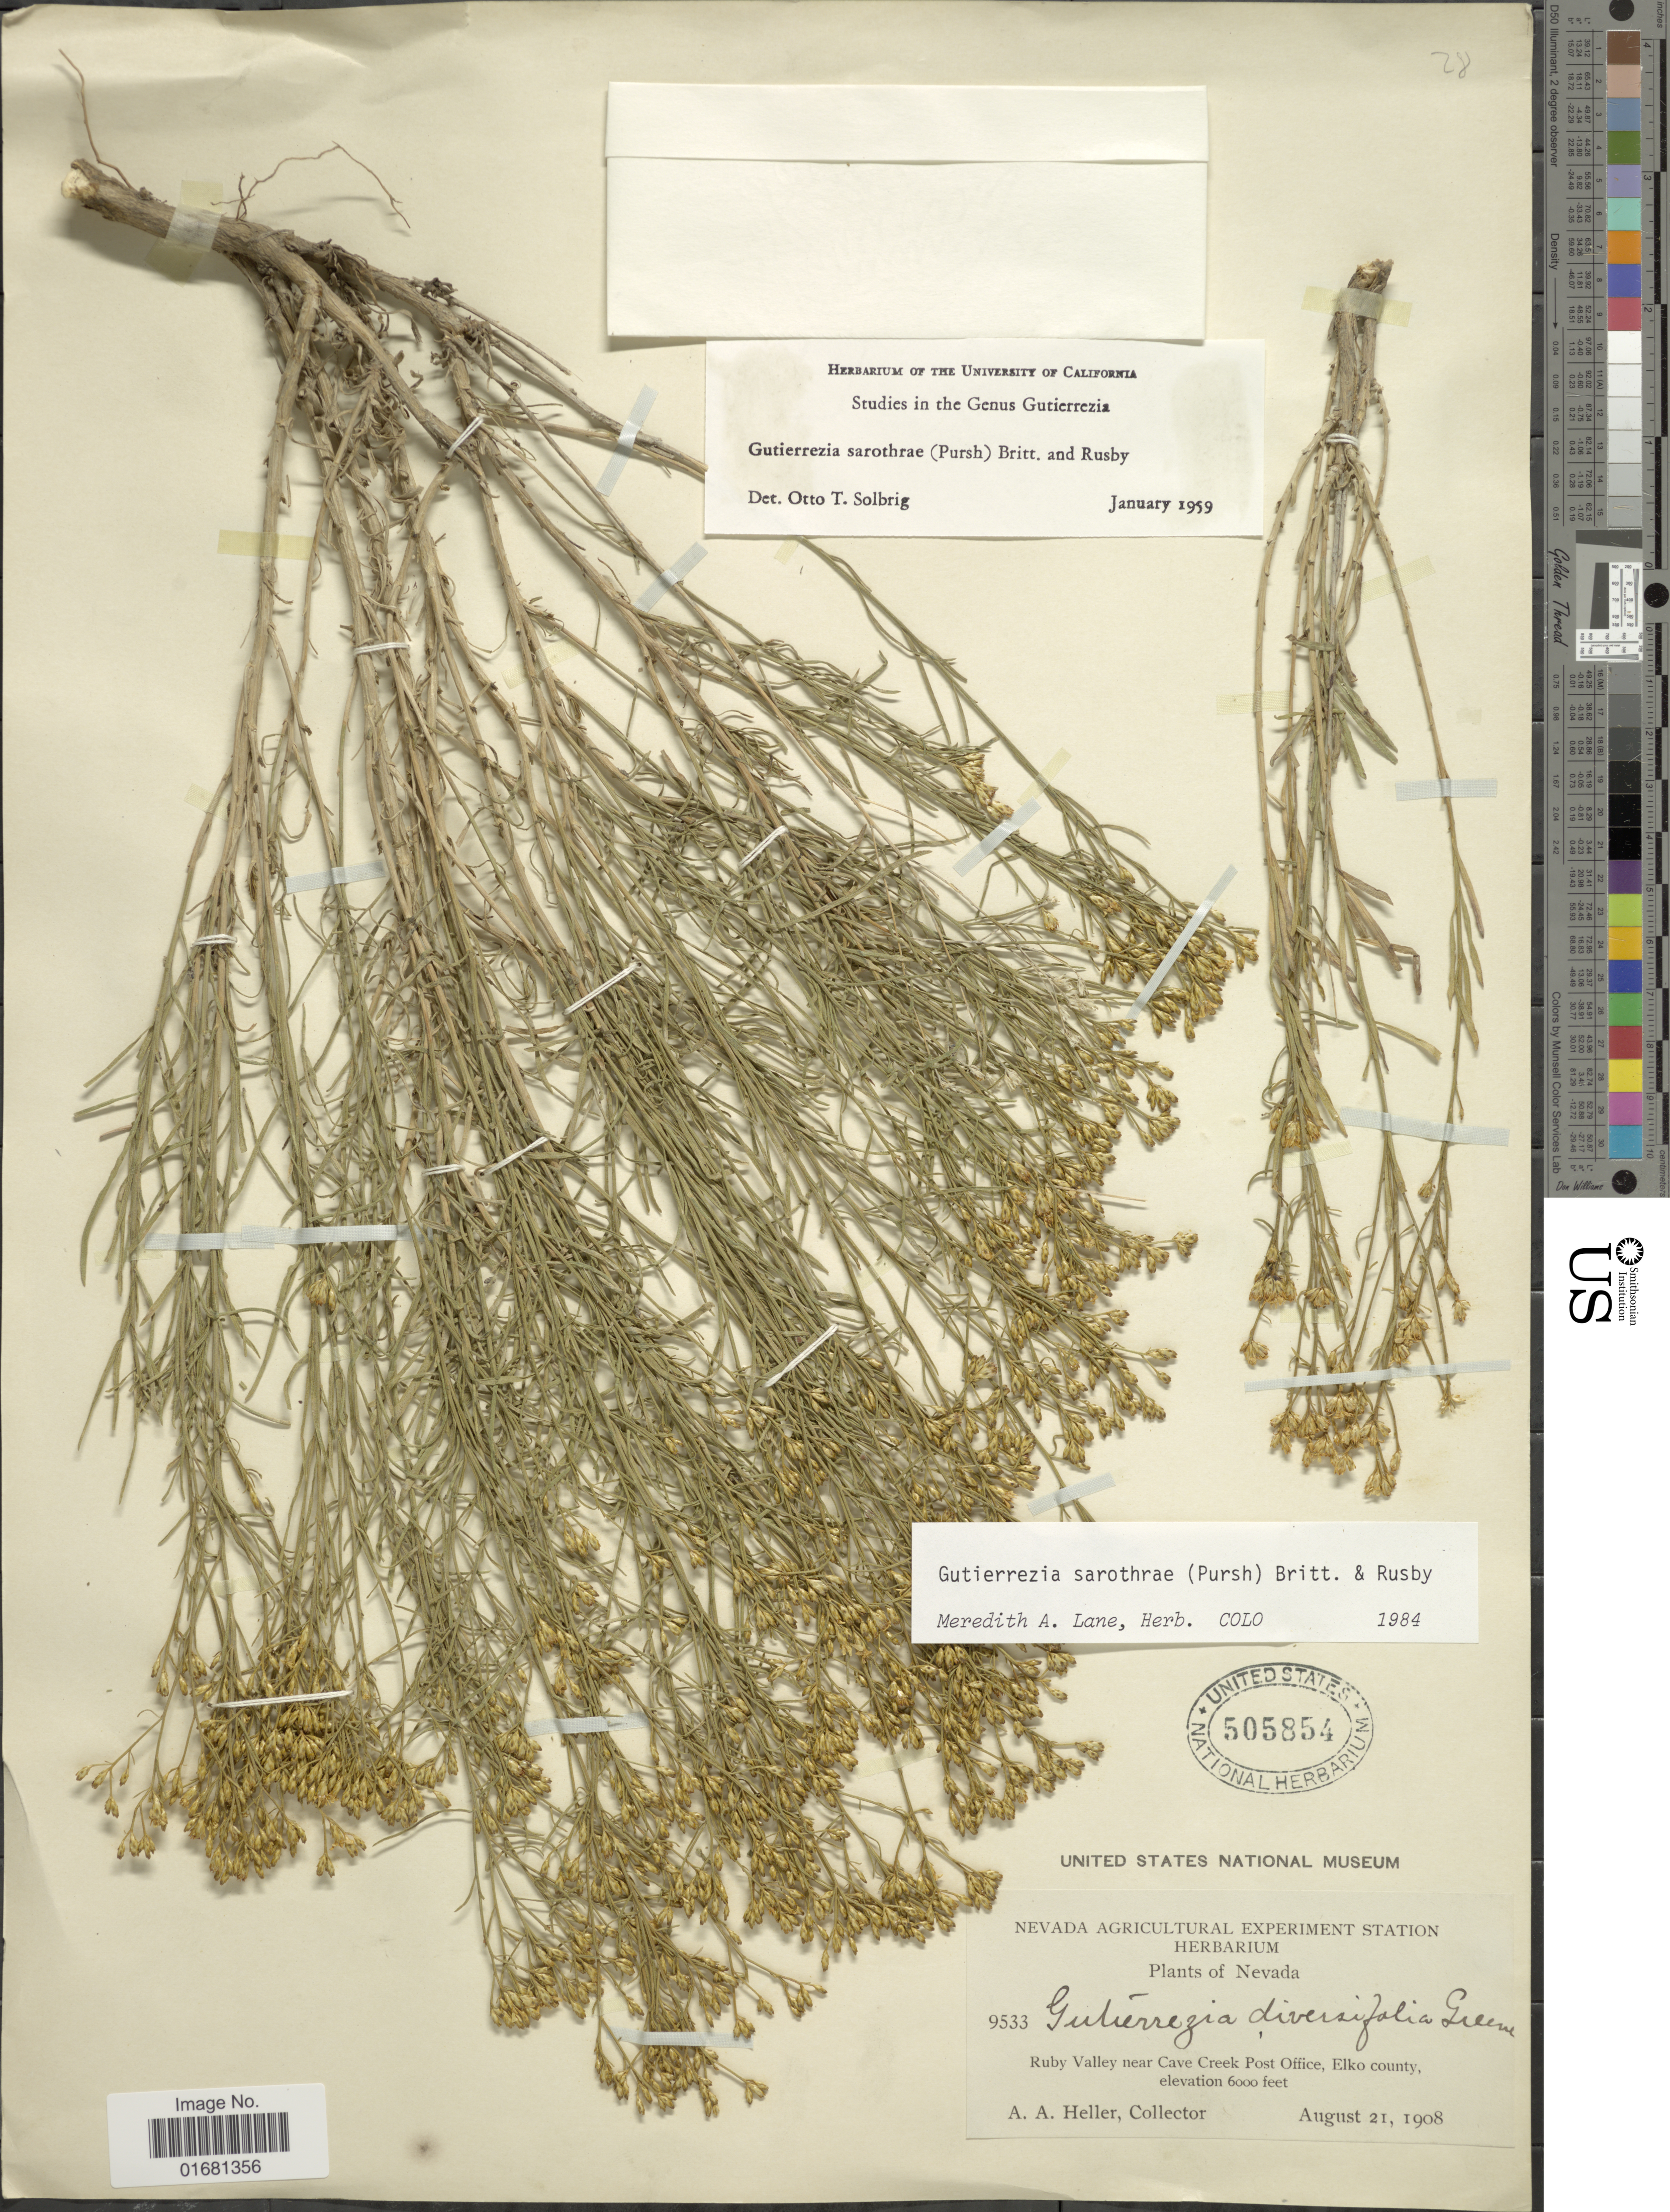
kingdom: Plantae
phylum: Tracheophyta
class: Magnoliopsida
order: Asterales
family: Asteraceae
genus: Gutierrezia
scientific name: Gutierrezia sarothrae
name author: (Pursh) Britton & Rusby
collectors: A. A. Heller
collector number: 9533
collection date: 1908-08-21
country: United States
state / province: Nevada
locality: Ruby Valley near Cave Creek Post Office, Elko County,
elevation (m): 1829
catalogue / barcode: US 505854